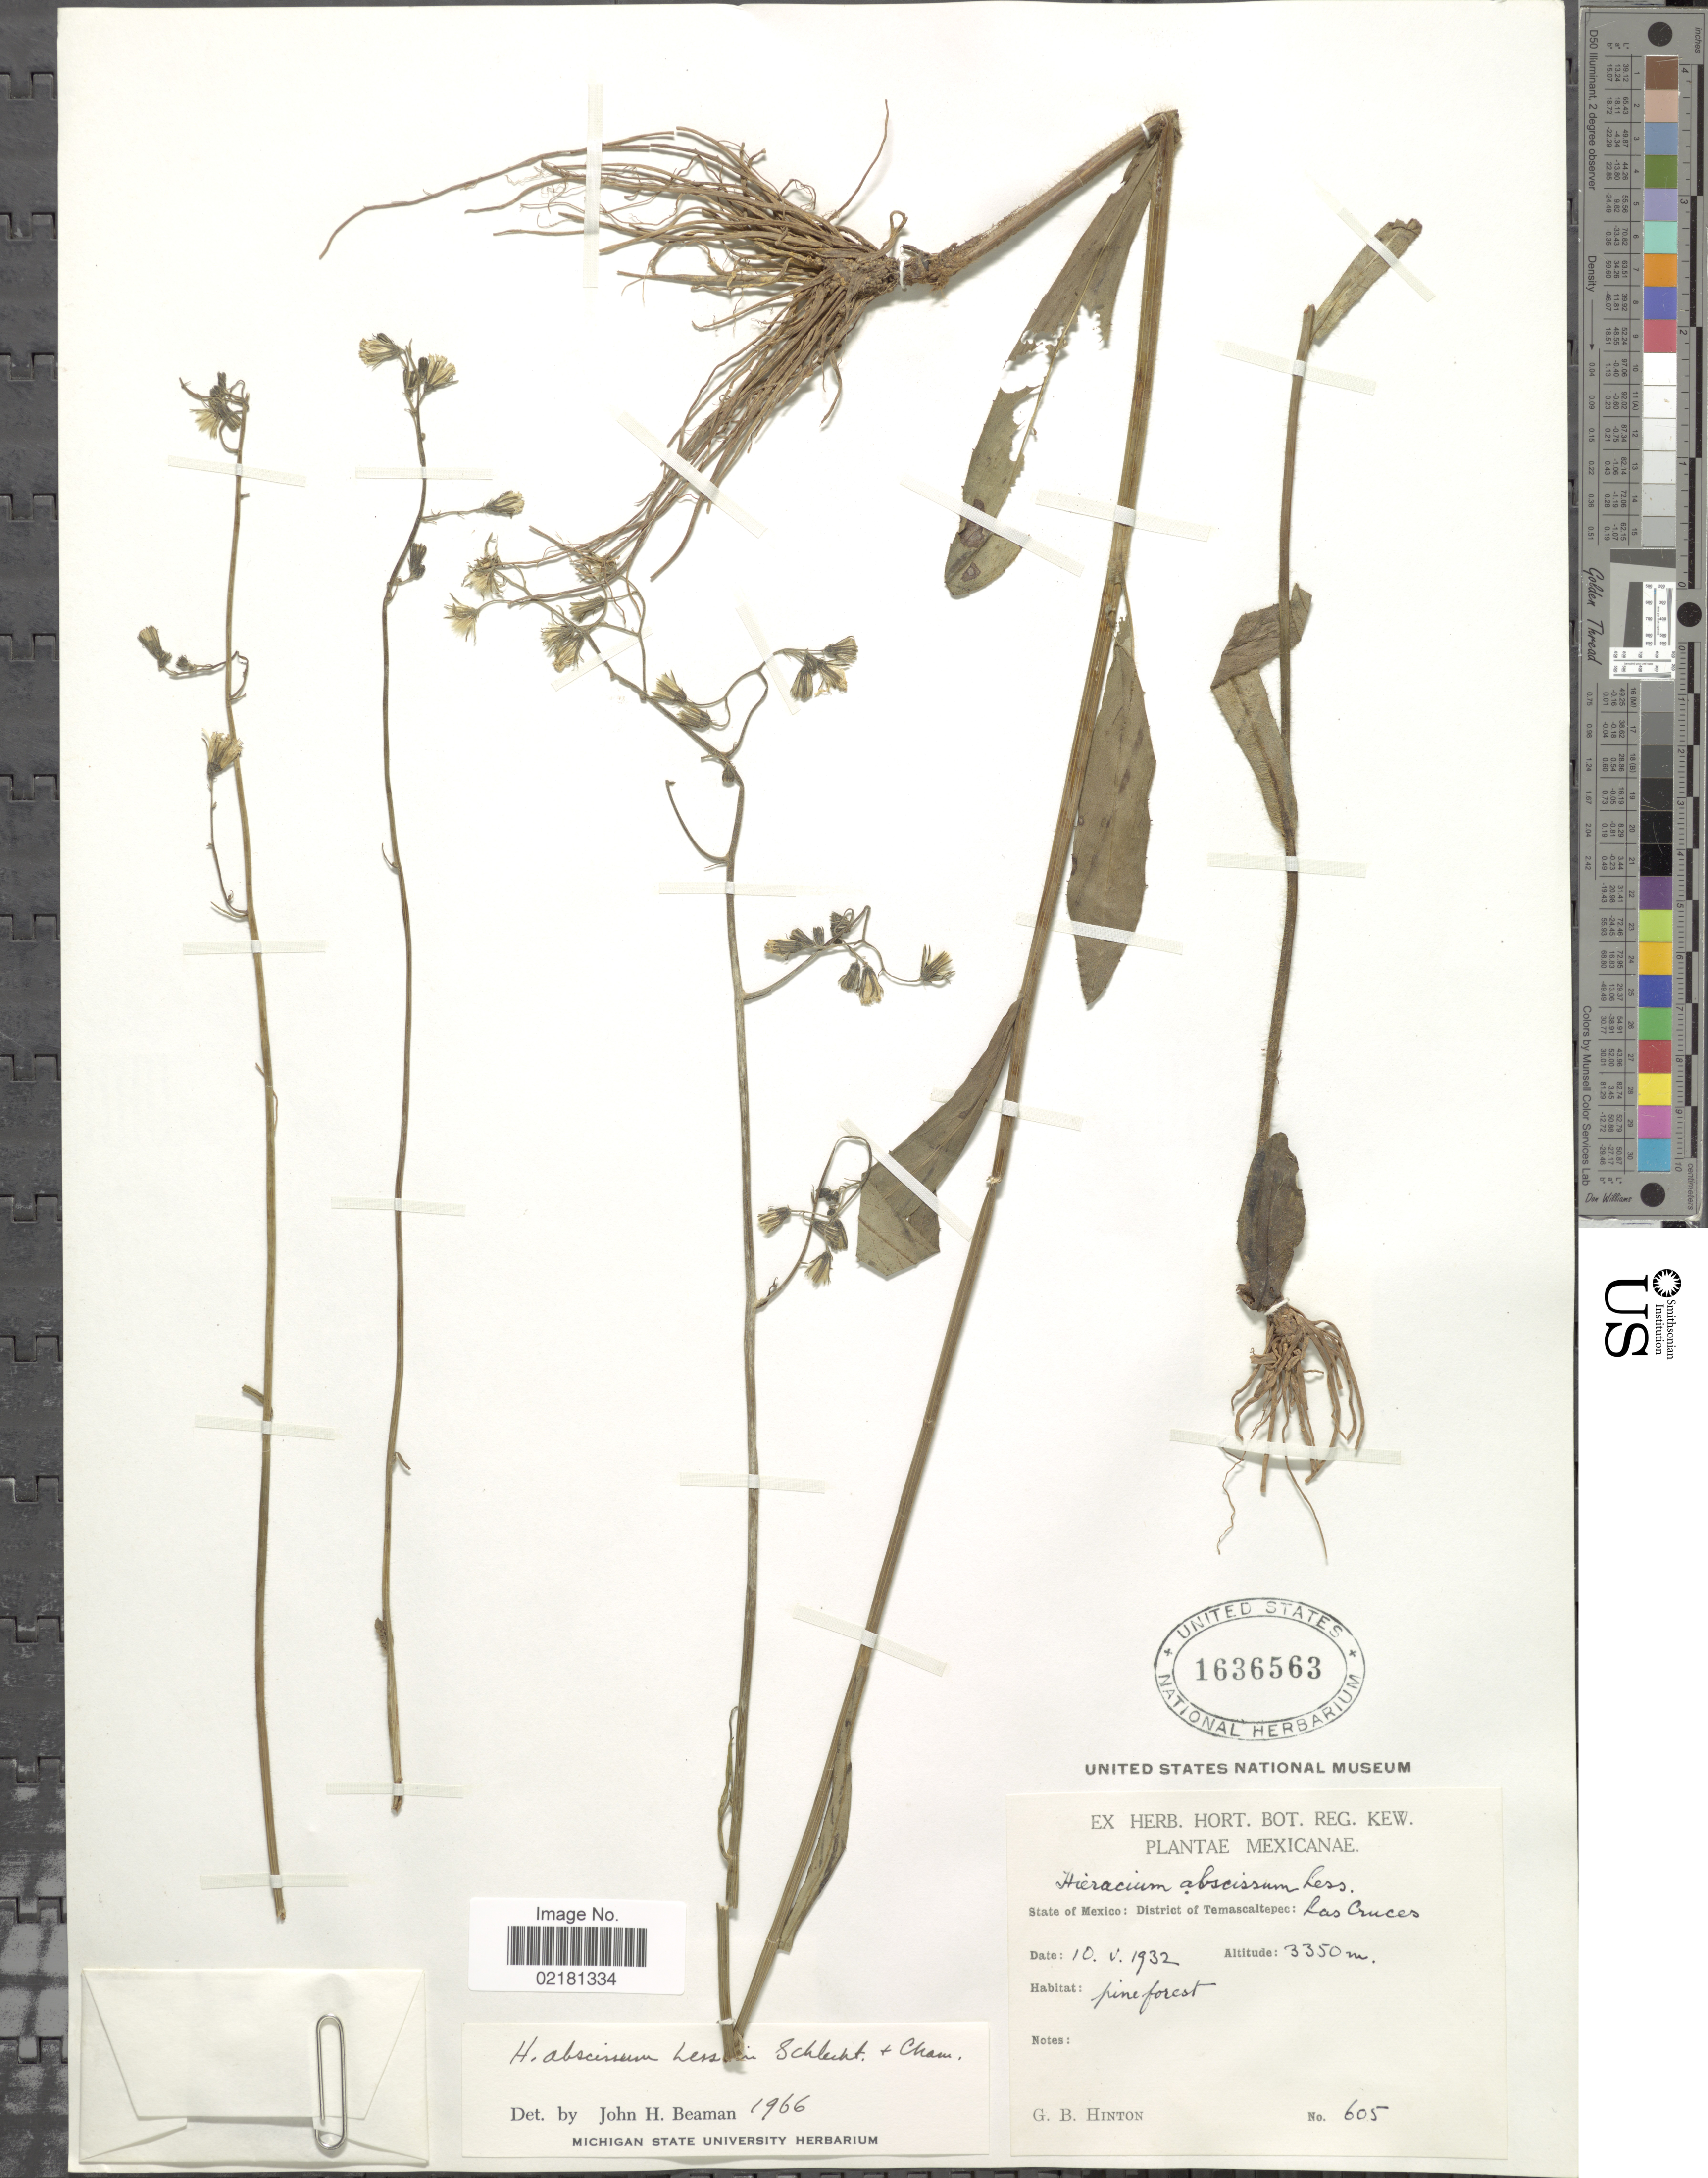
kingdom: Plantae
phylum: Tracheophyta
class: Magnoliopsida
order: Asterales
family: Asteraceae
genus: Hieracium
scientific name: Hieracium abscissum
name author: Less.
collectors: G. B. Hinton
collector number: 605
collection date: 1932-05-10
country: Mexico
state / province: México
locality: District of Temascaltepec: Las Cruces.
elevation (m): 3350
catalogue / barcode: US 1636563